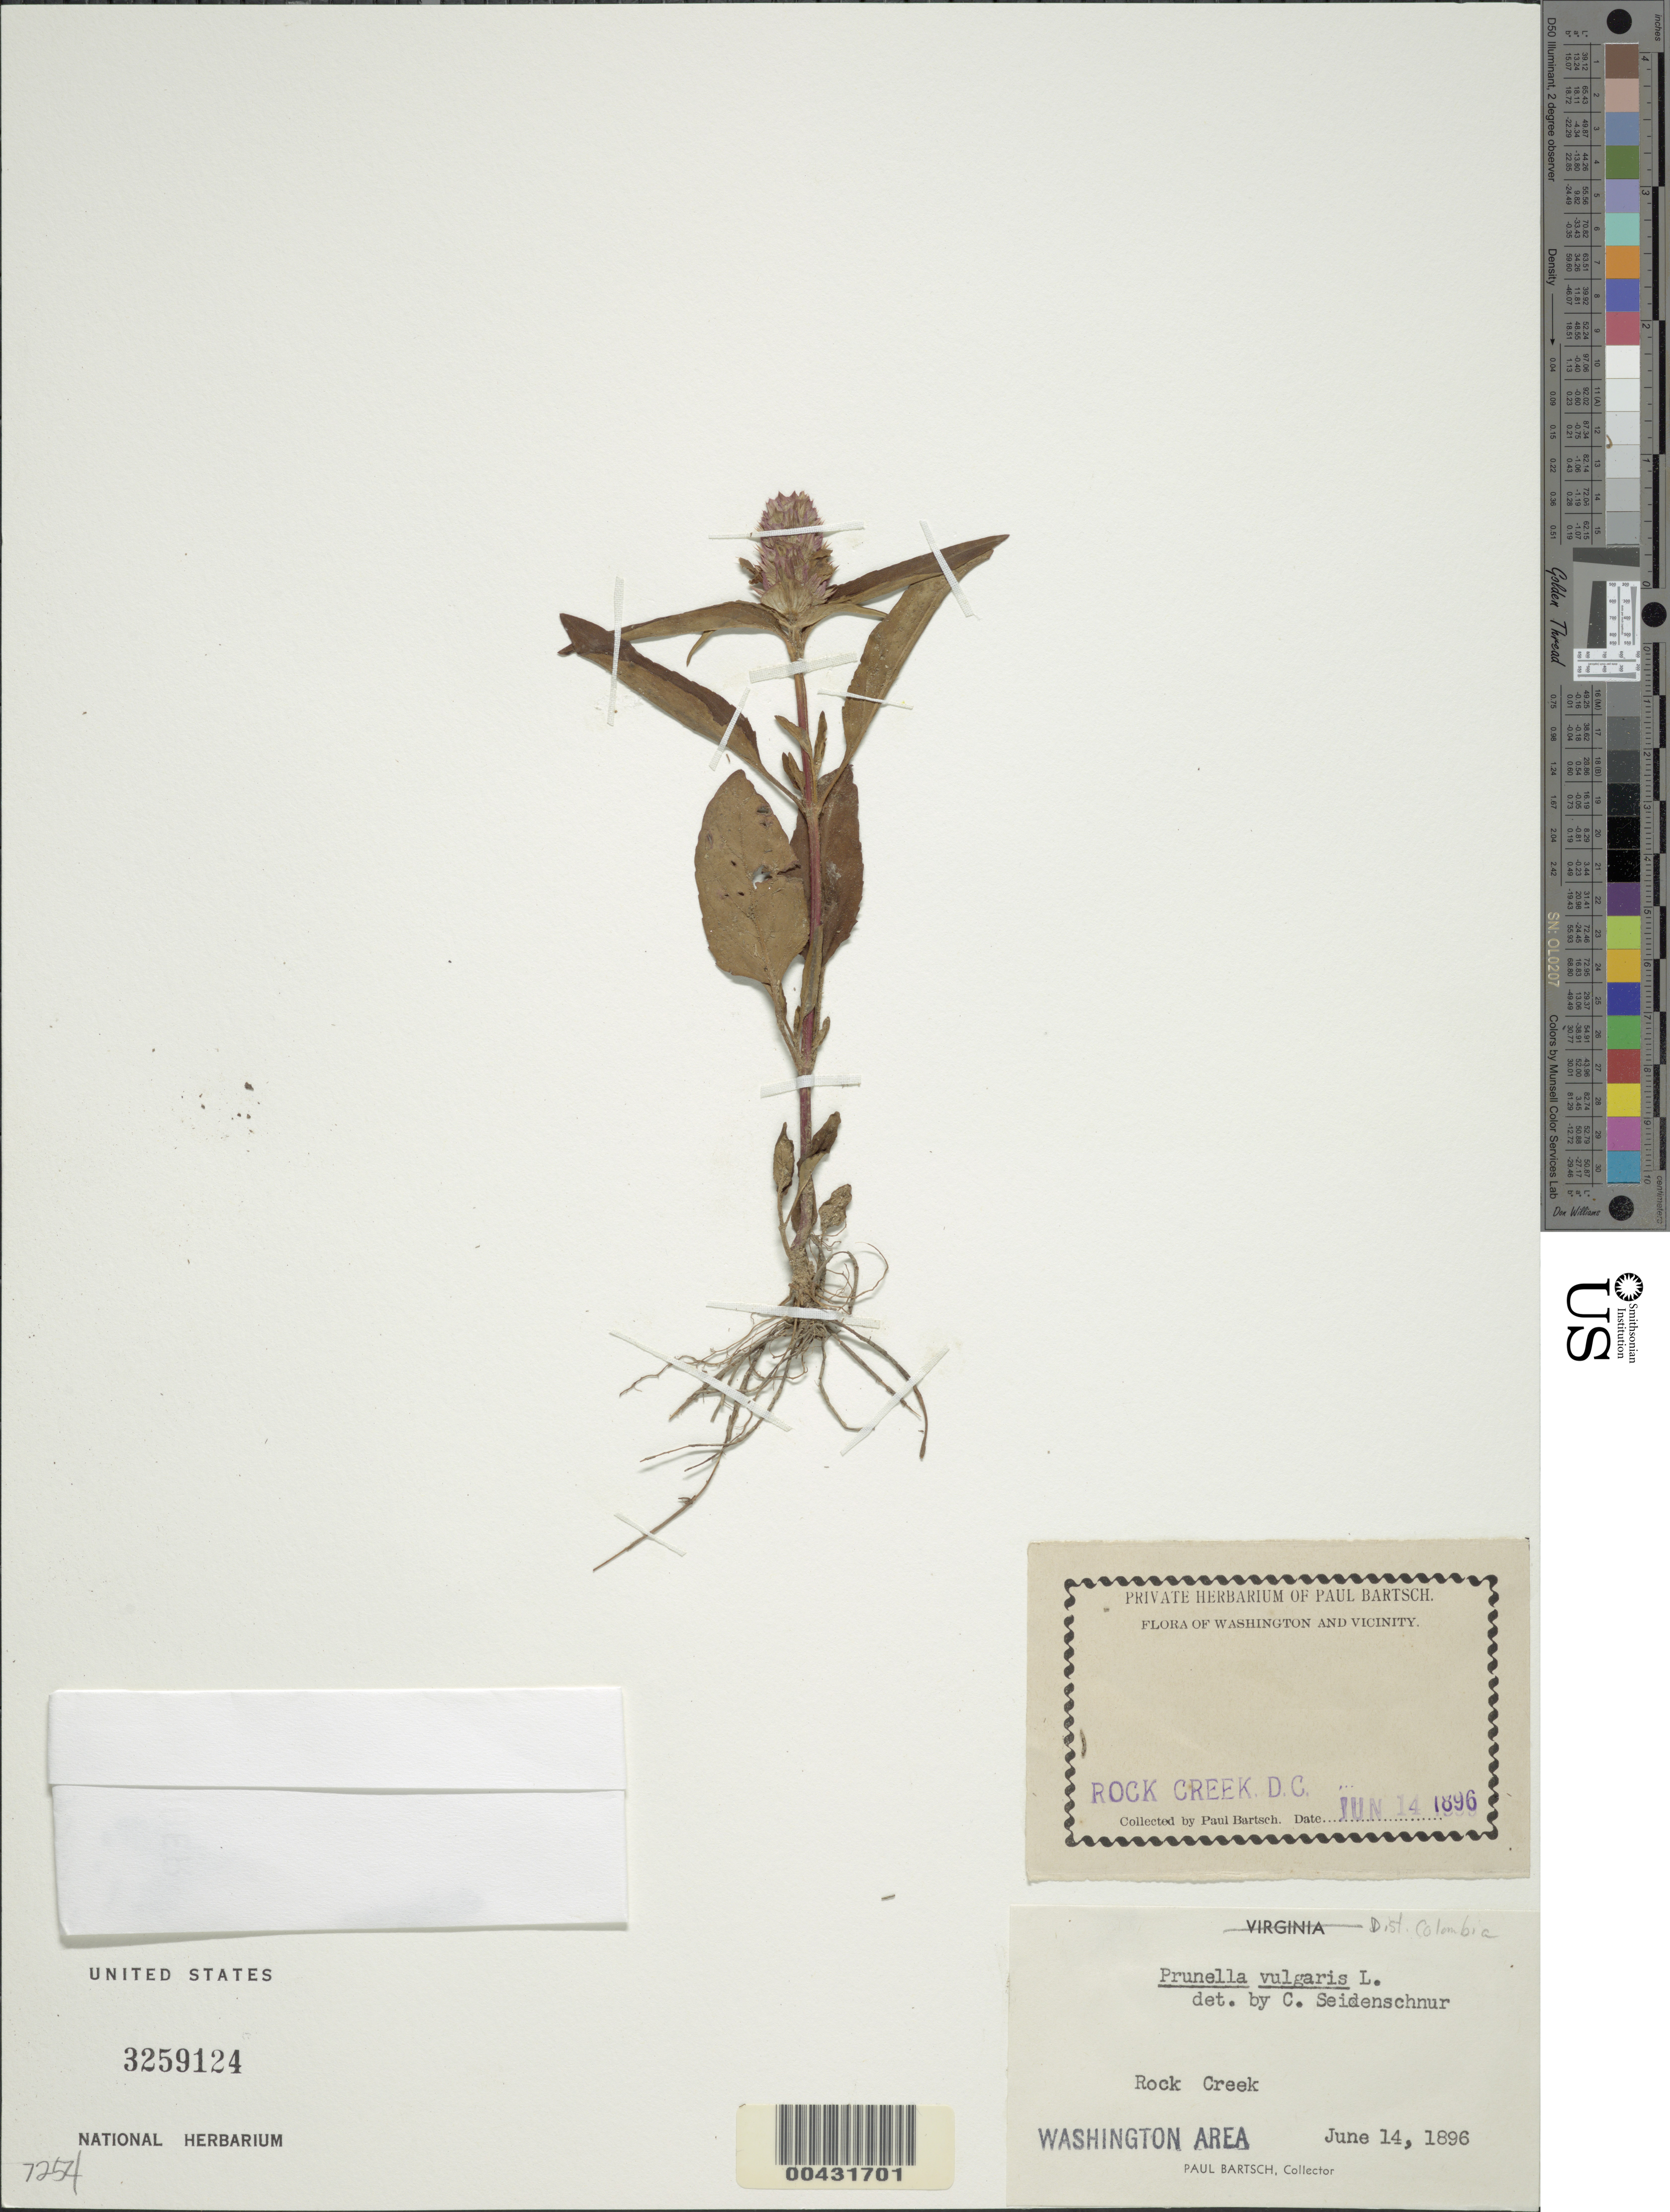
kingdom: Plantae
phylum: Tracheophyta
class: Magnoliopsida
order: Lamiales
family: Lamiaceae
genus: Prunella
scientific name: Prunella vulgaris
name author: L.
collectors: P. Bartsch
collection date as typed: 14 Jun 1896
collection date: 1896-06-14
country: United States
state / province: District of Columbia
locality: Rock Creek Rock Creek Park and vicinity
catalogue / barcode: US 3259124